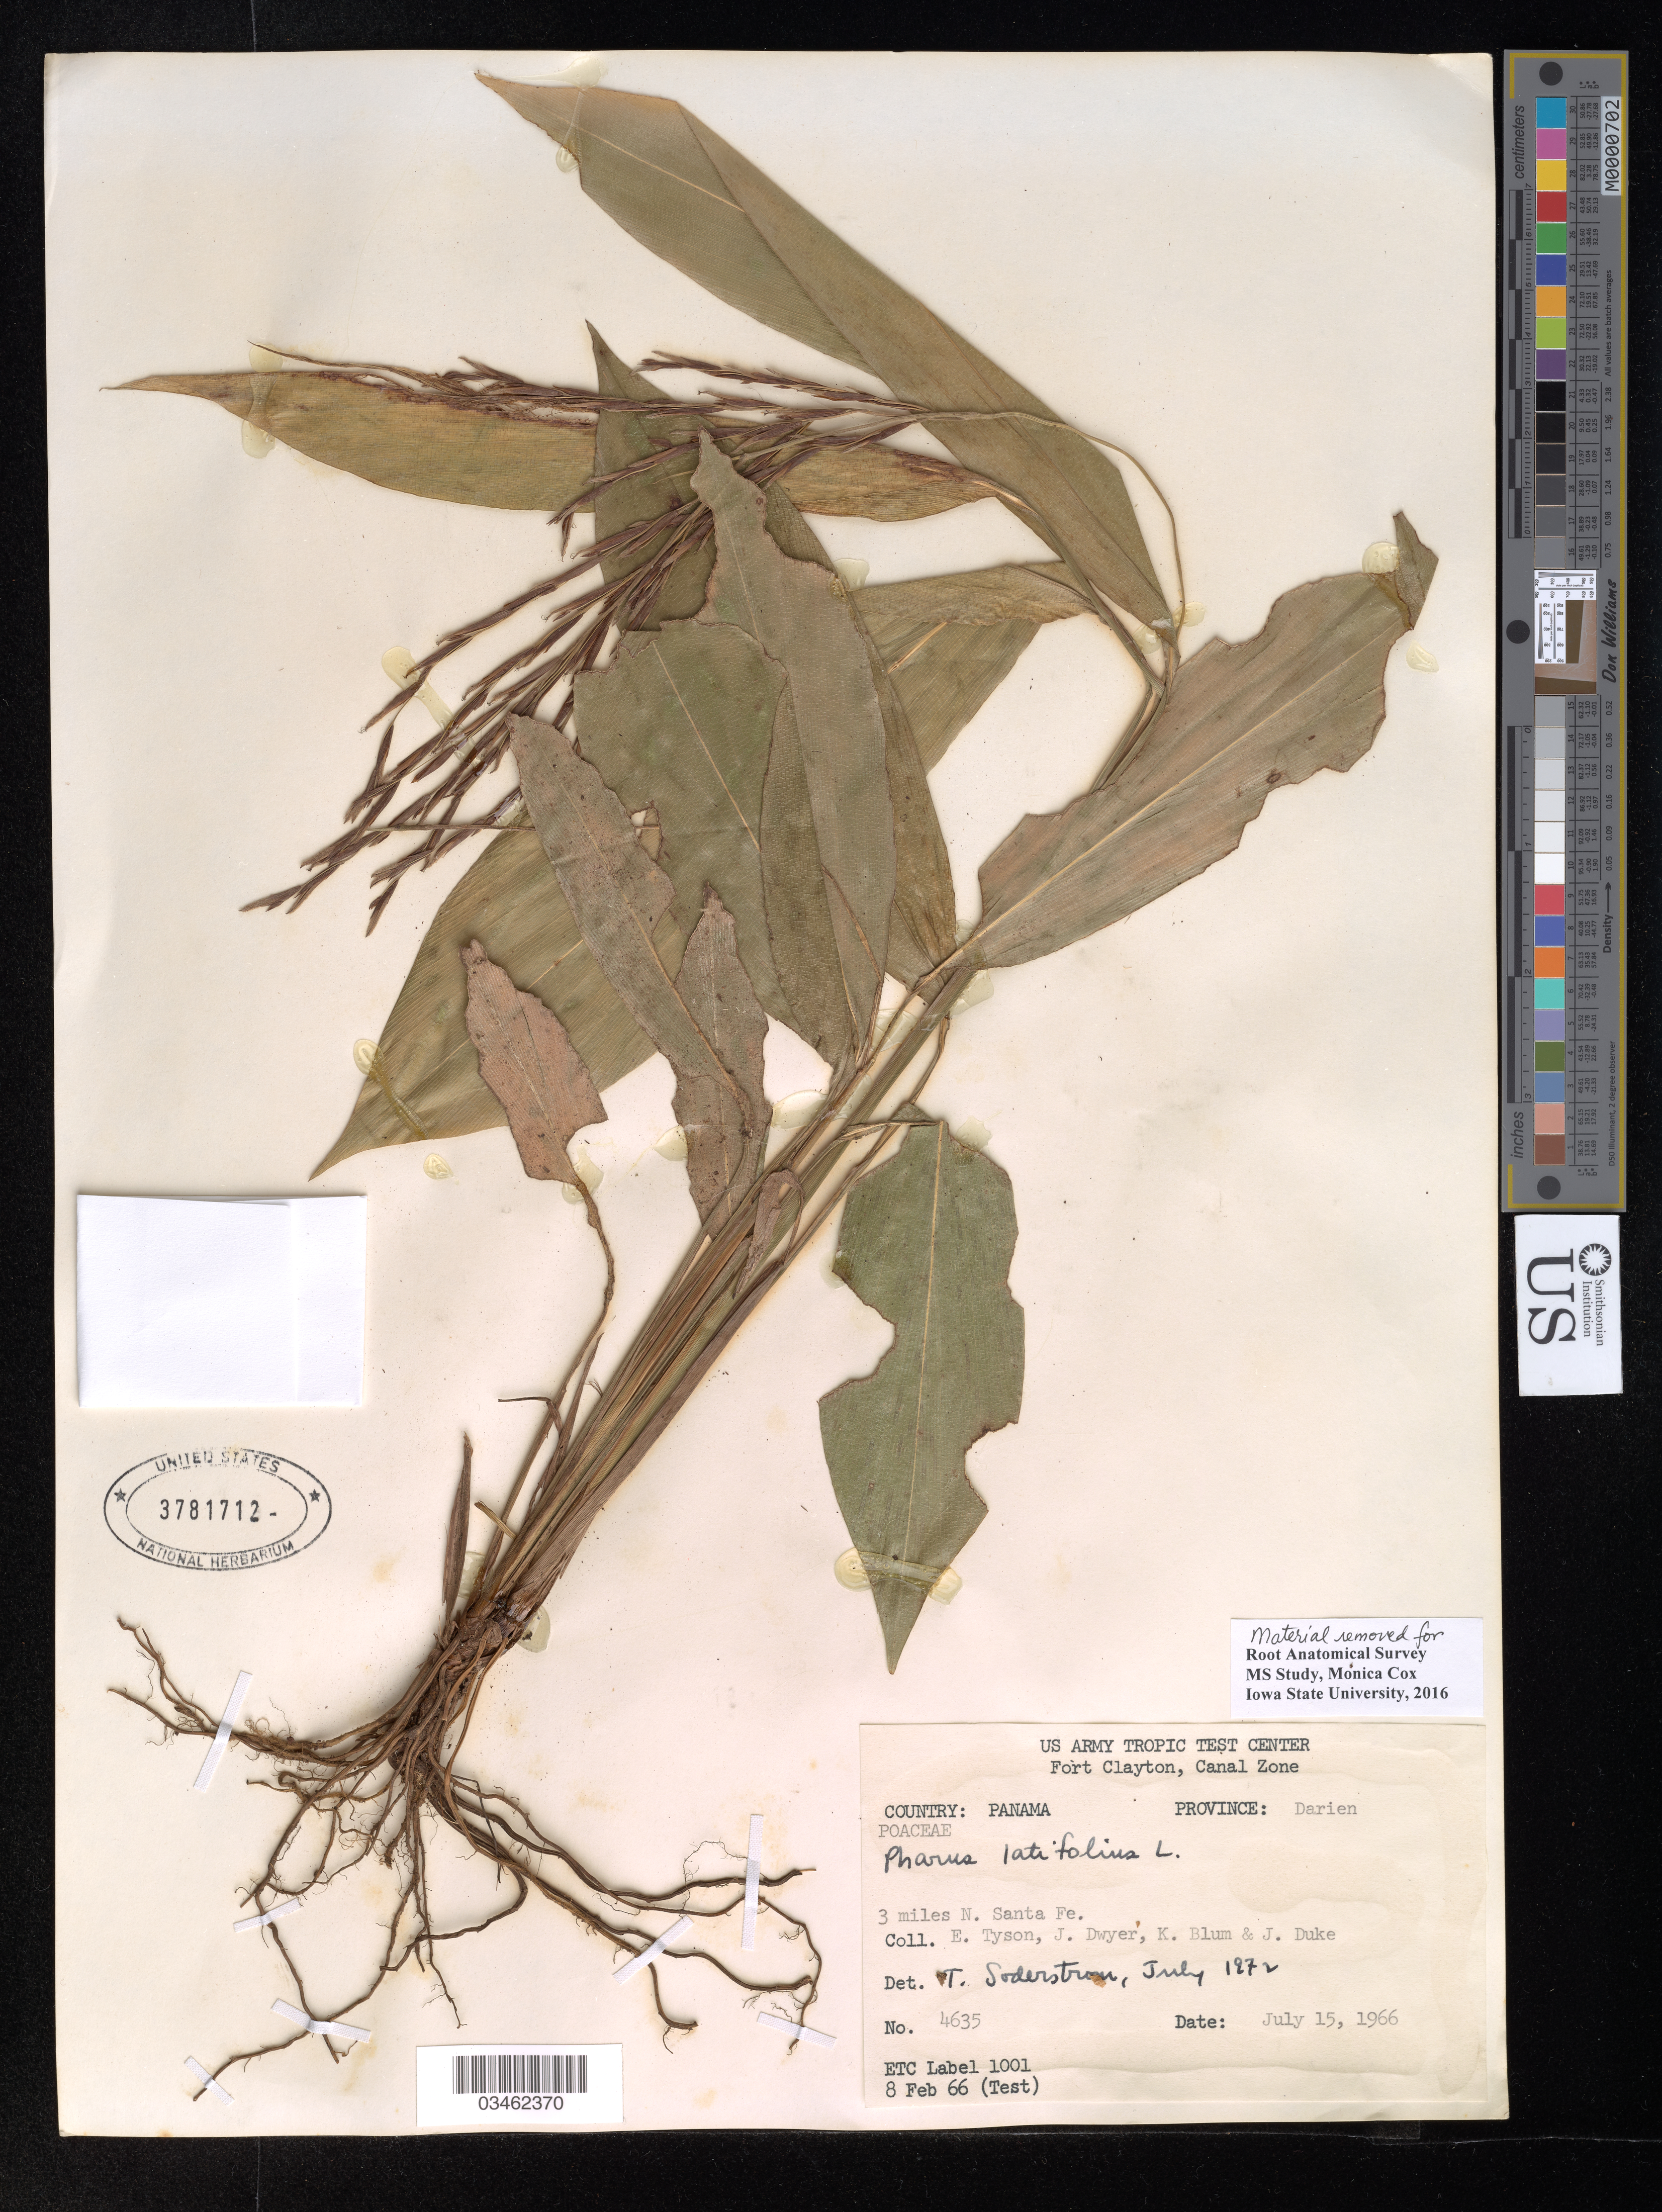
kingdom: Plantae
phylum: Tracheophyta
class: Liliopsida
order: Poales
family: Poaceae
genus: Pharus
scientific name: Pharus latifolius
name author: L.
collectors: E. Tyson, J. Dwyer, K. Blum & J. Duke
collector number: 4635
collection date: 1966-07-15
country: Panama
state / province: Darien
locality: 3 miles N. Santa Fe.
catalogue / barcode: US 3781712